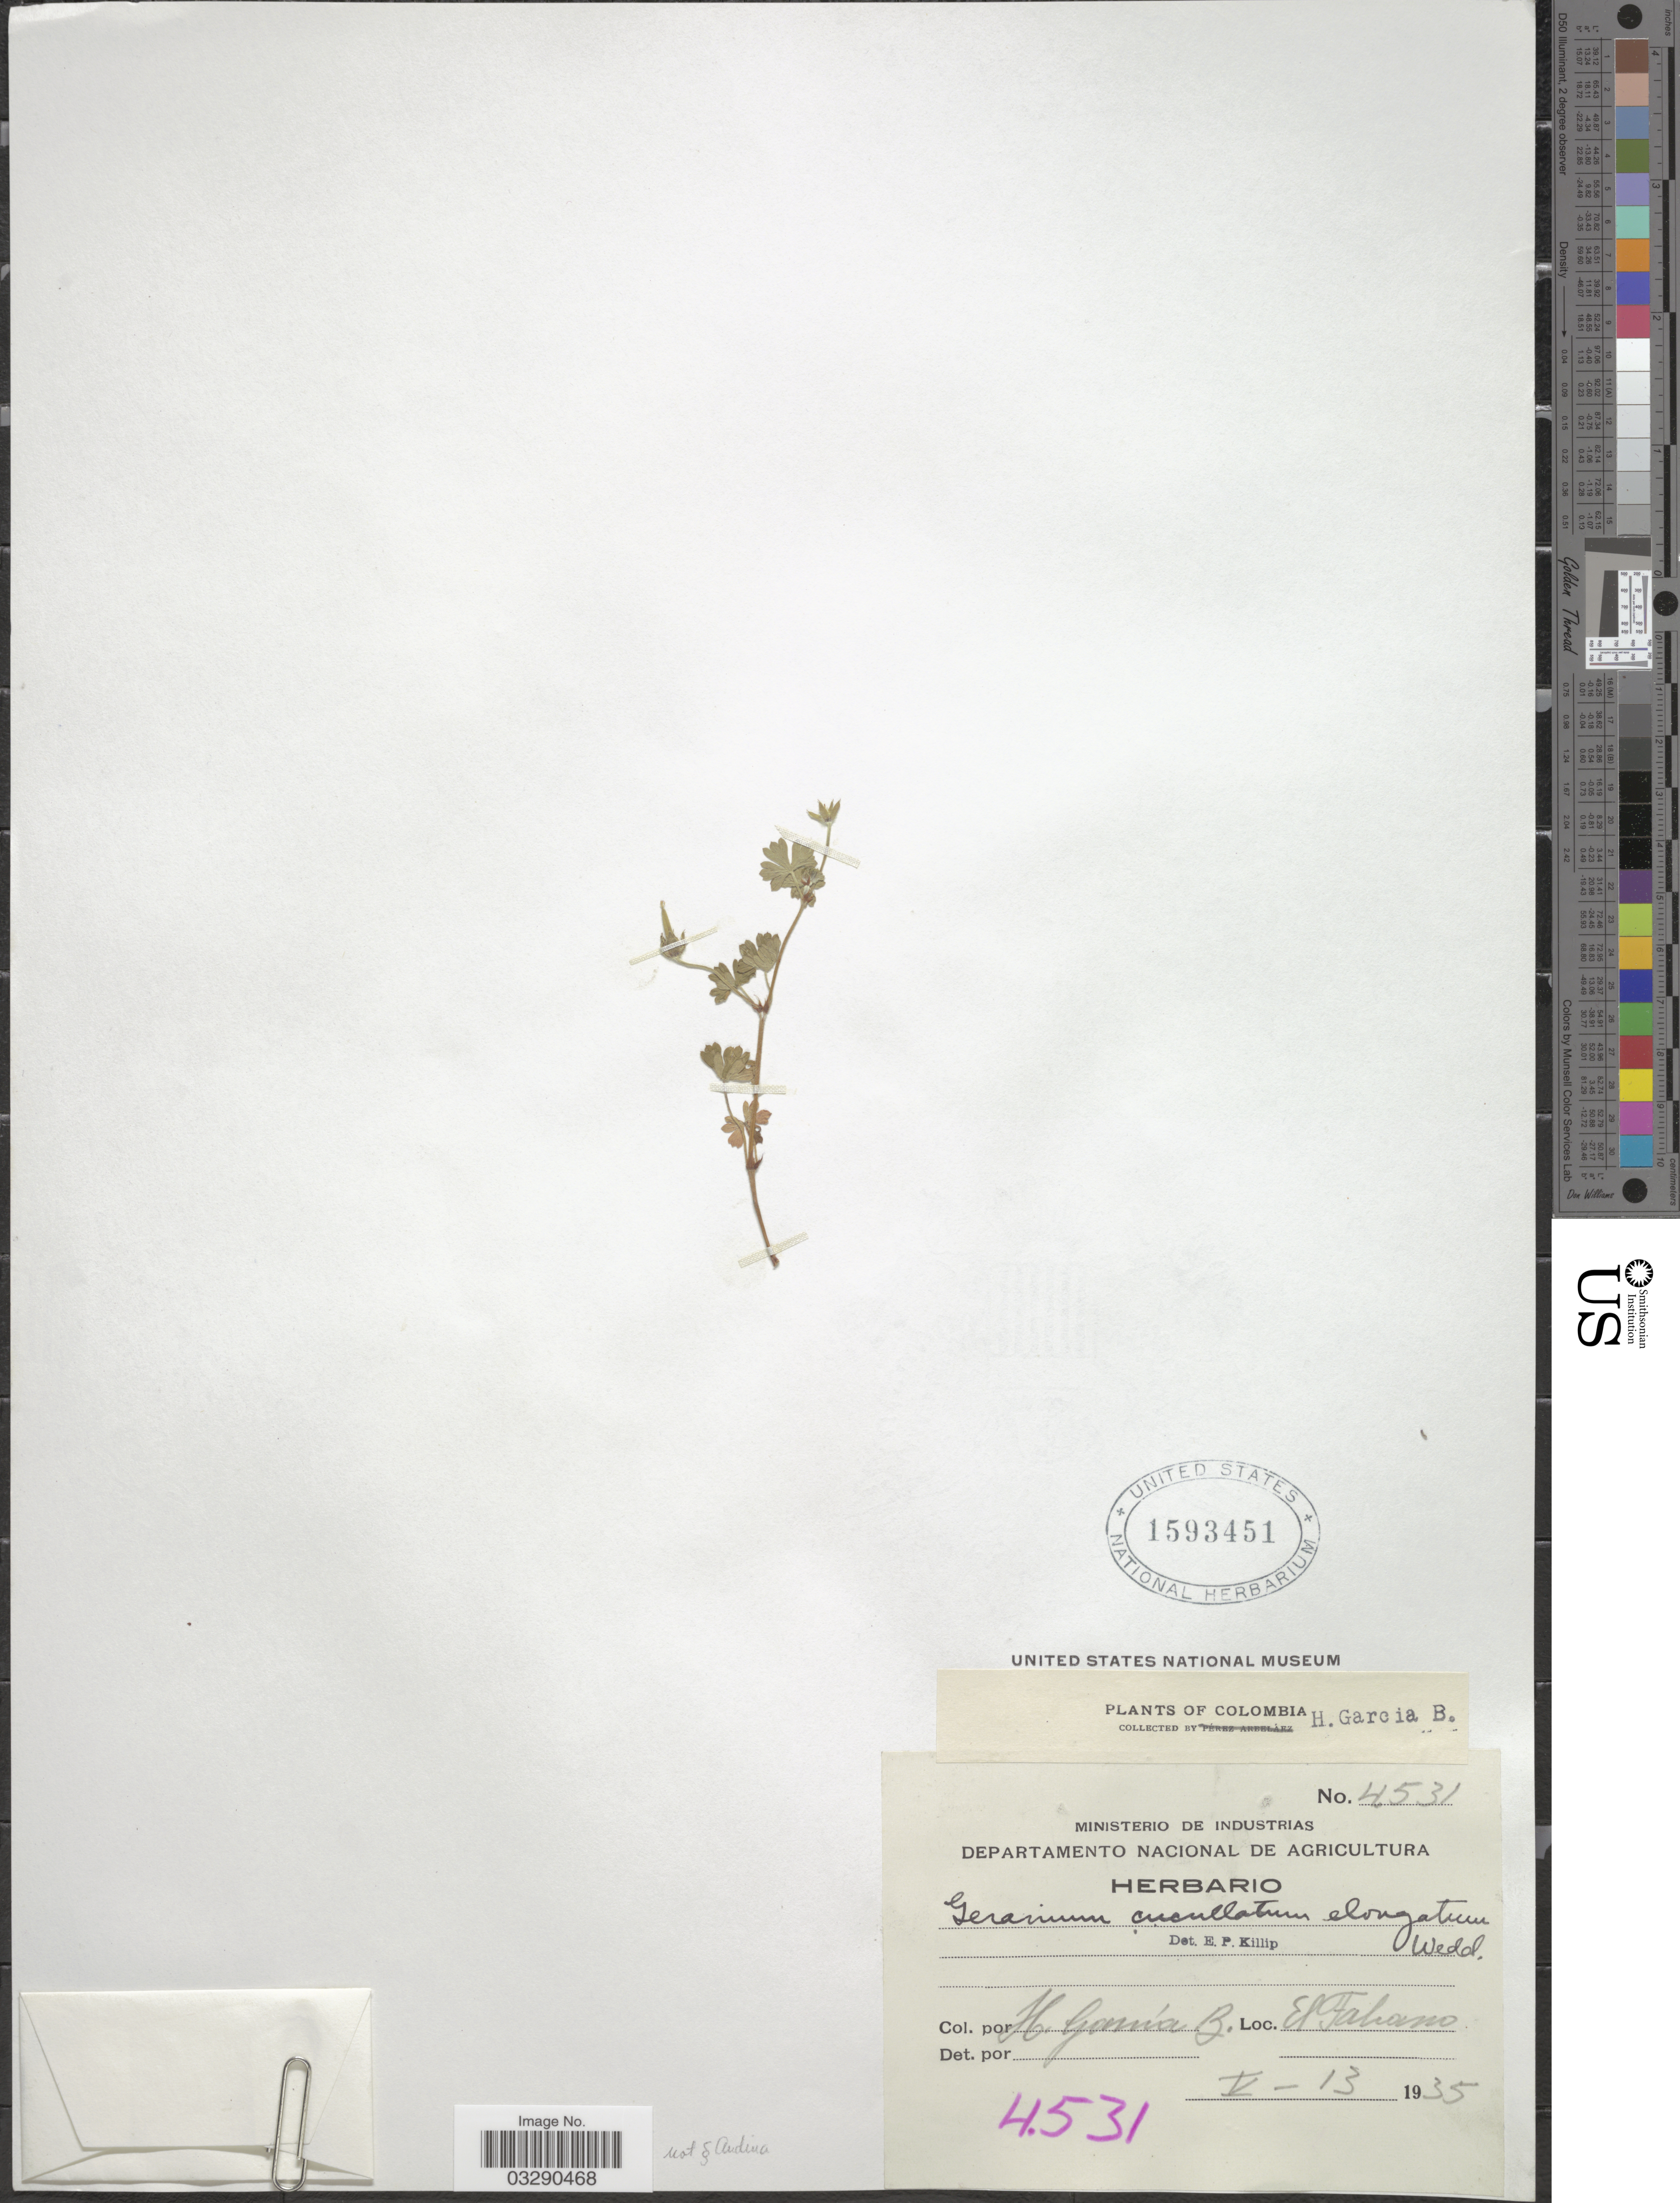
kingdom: Plantae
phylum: Tracheophyta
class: Magnoliopsida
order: Geraniales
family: Geraniaceae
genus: Geranium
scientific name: Geranium sp.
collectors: H. García B.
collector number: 4531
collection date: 1935-05-13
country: Colombia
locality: El Tabano.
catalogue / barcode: US 1593451